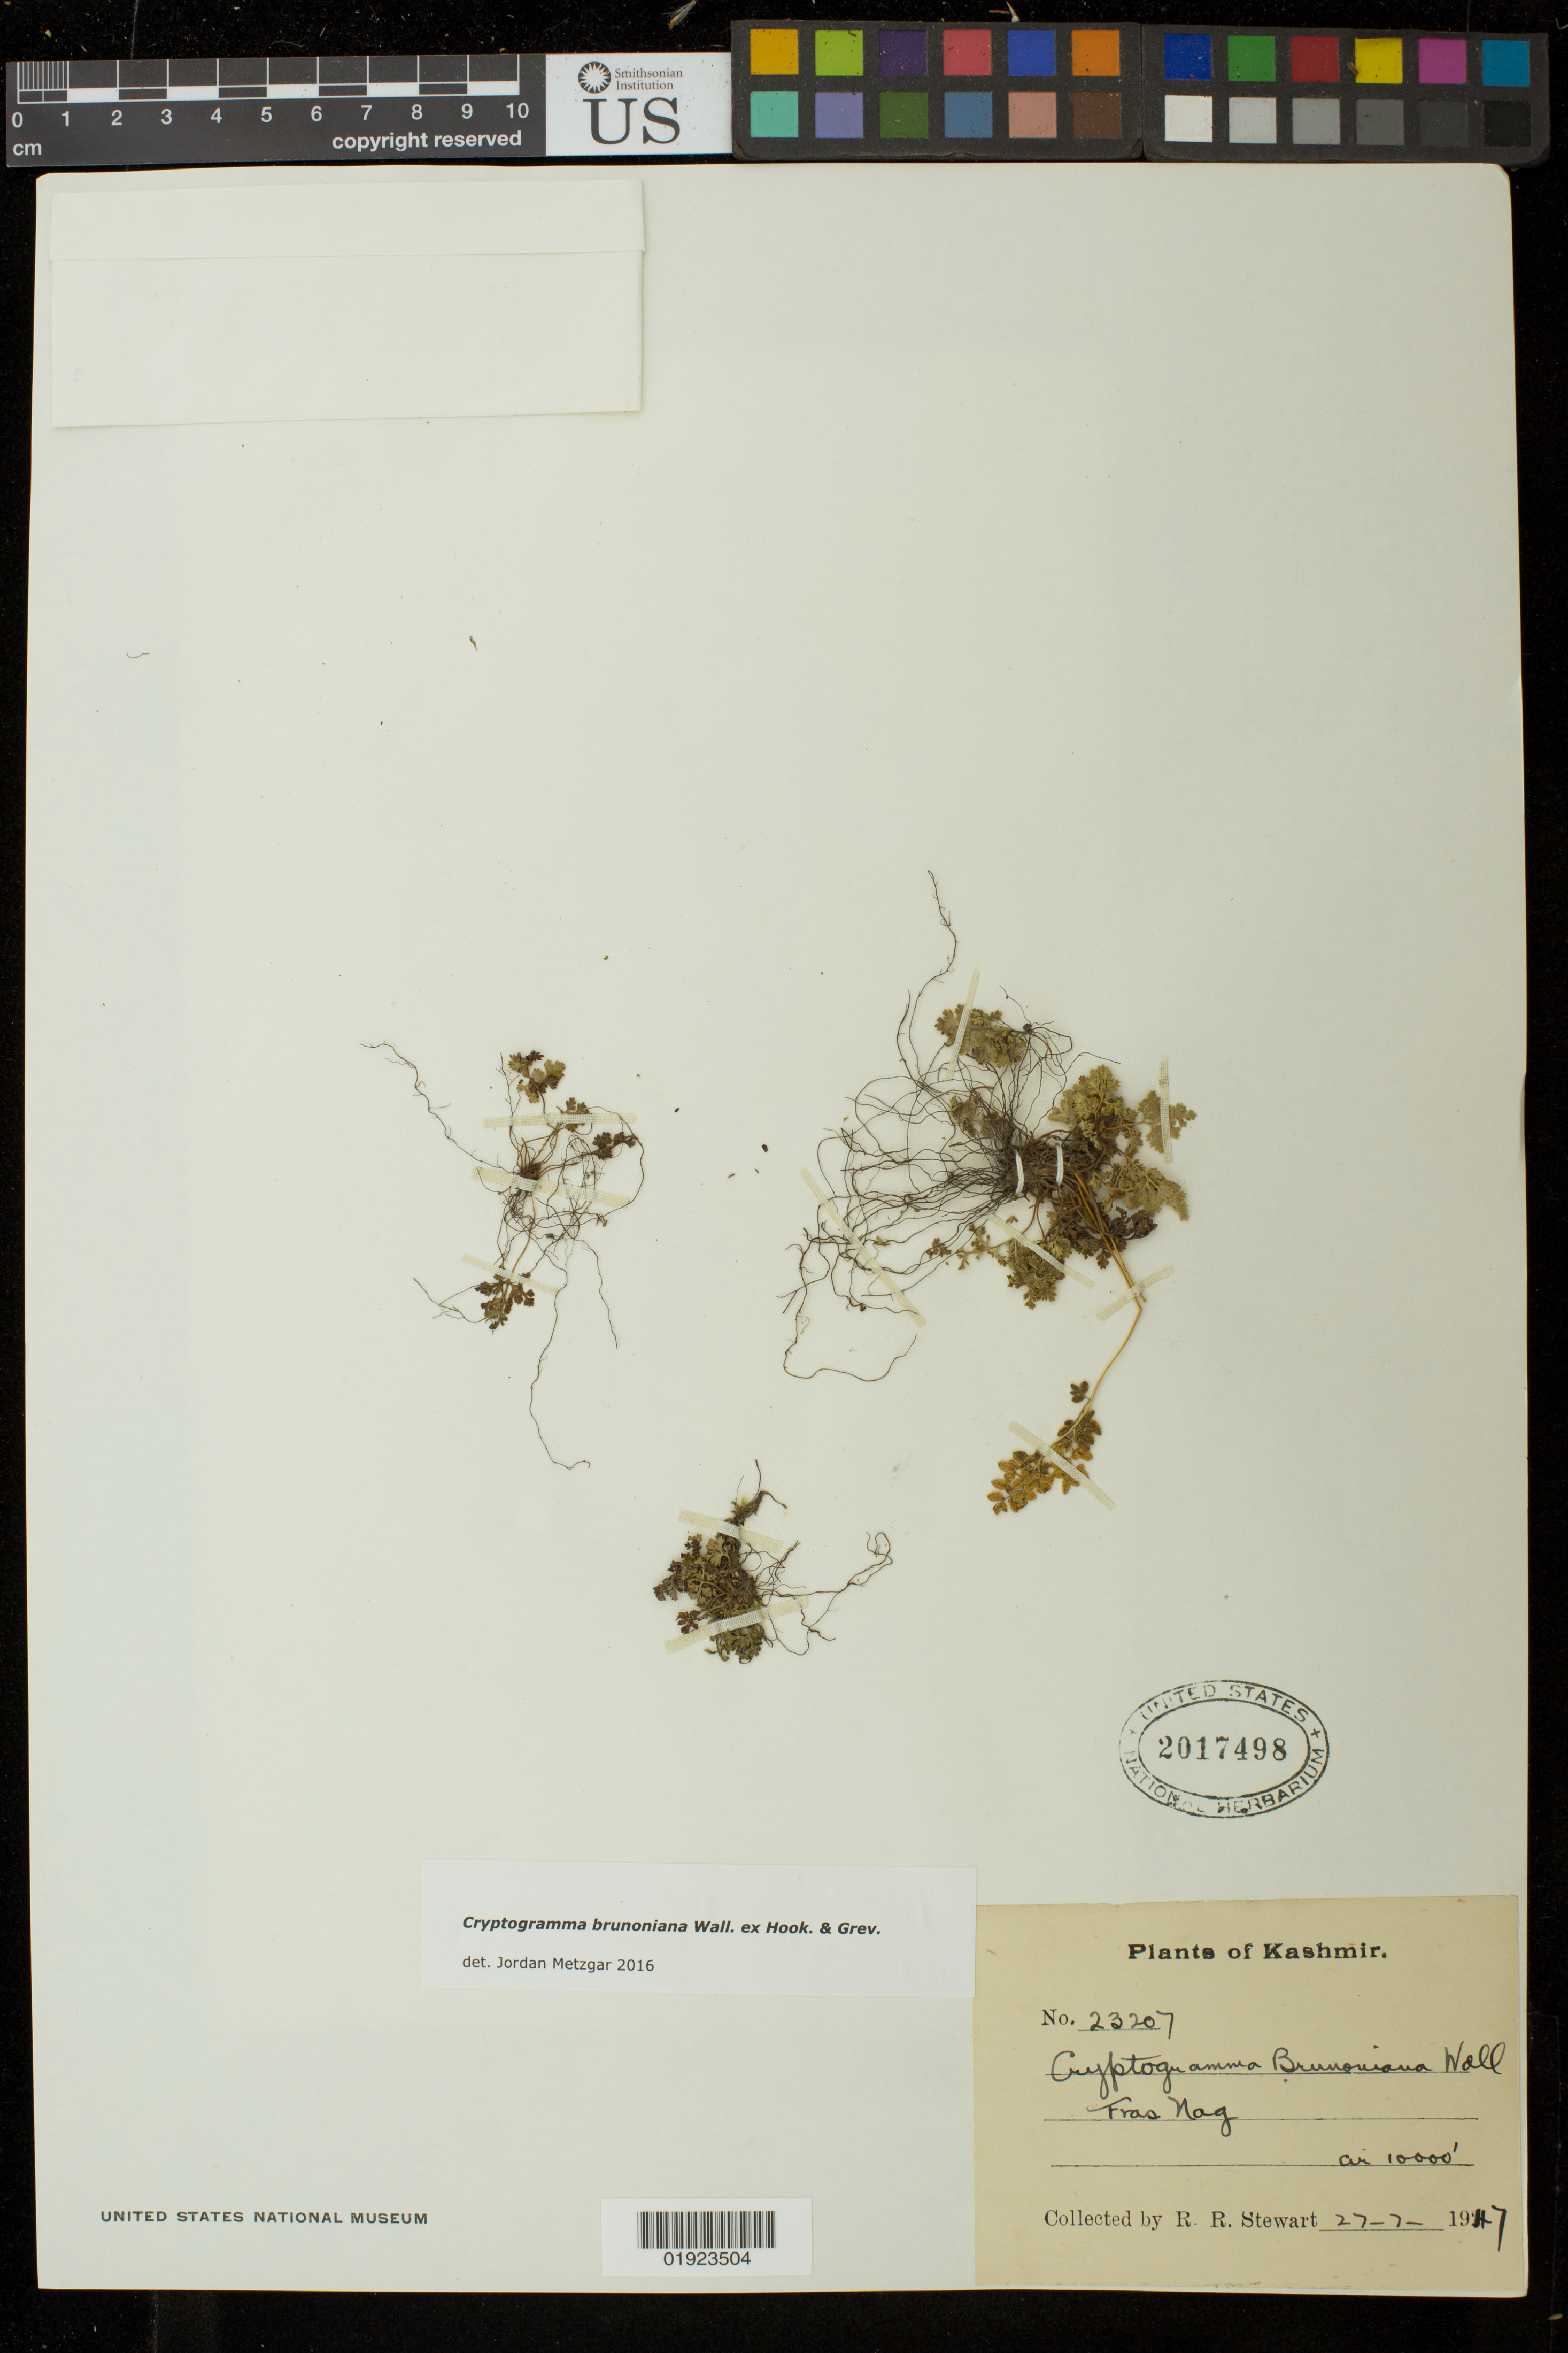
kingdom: Plantae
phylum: Tracheophyta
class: Polypodiopsida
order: Polypodiales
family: Pteridaceae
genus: Cryptogramma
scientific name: Cryptogramma brunoniana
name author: Wall. ex Hook. & Grev.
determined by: Metzgar, Jordan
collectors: R. R. Stewart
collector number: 23207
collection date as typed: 27-7-1947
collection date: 1947-07-27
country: India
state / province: Jammu and Kashmir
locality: Fras Nag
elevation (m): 3048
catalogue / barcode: US 2017498